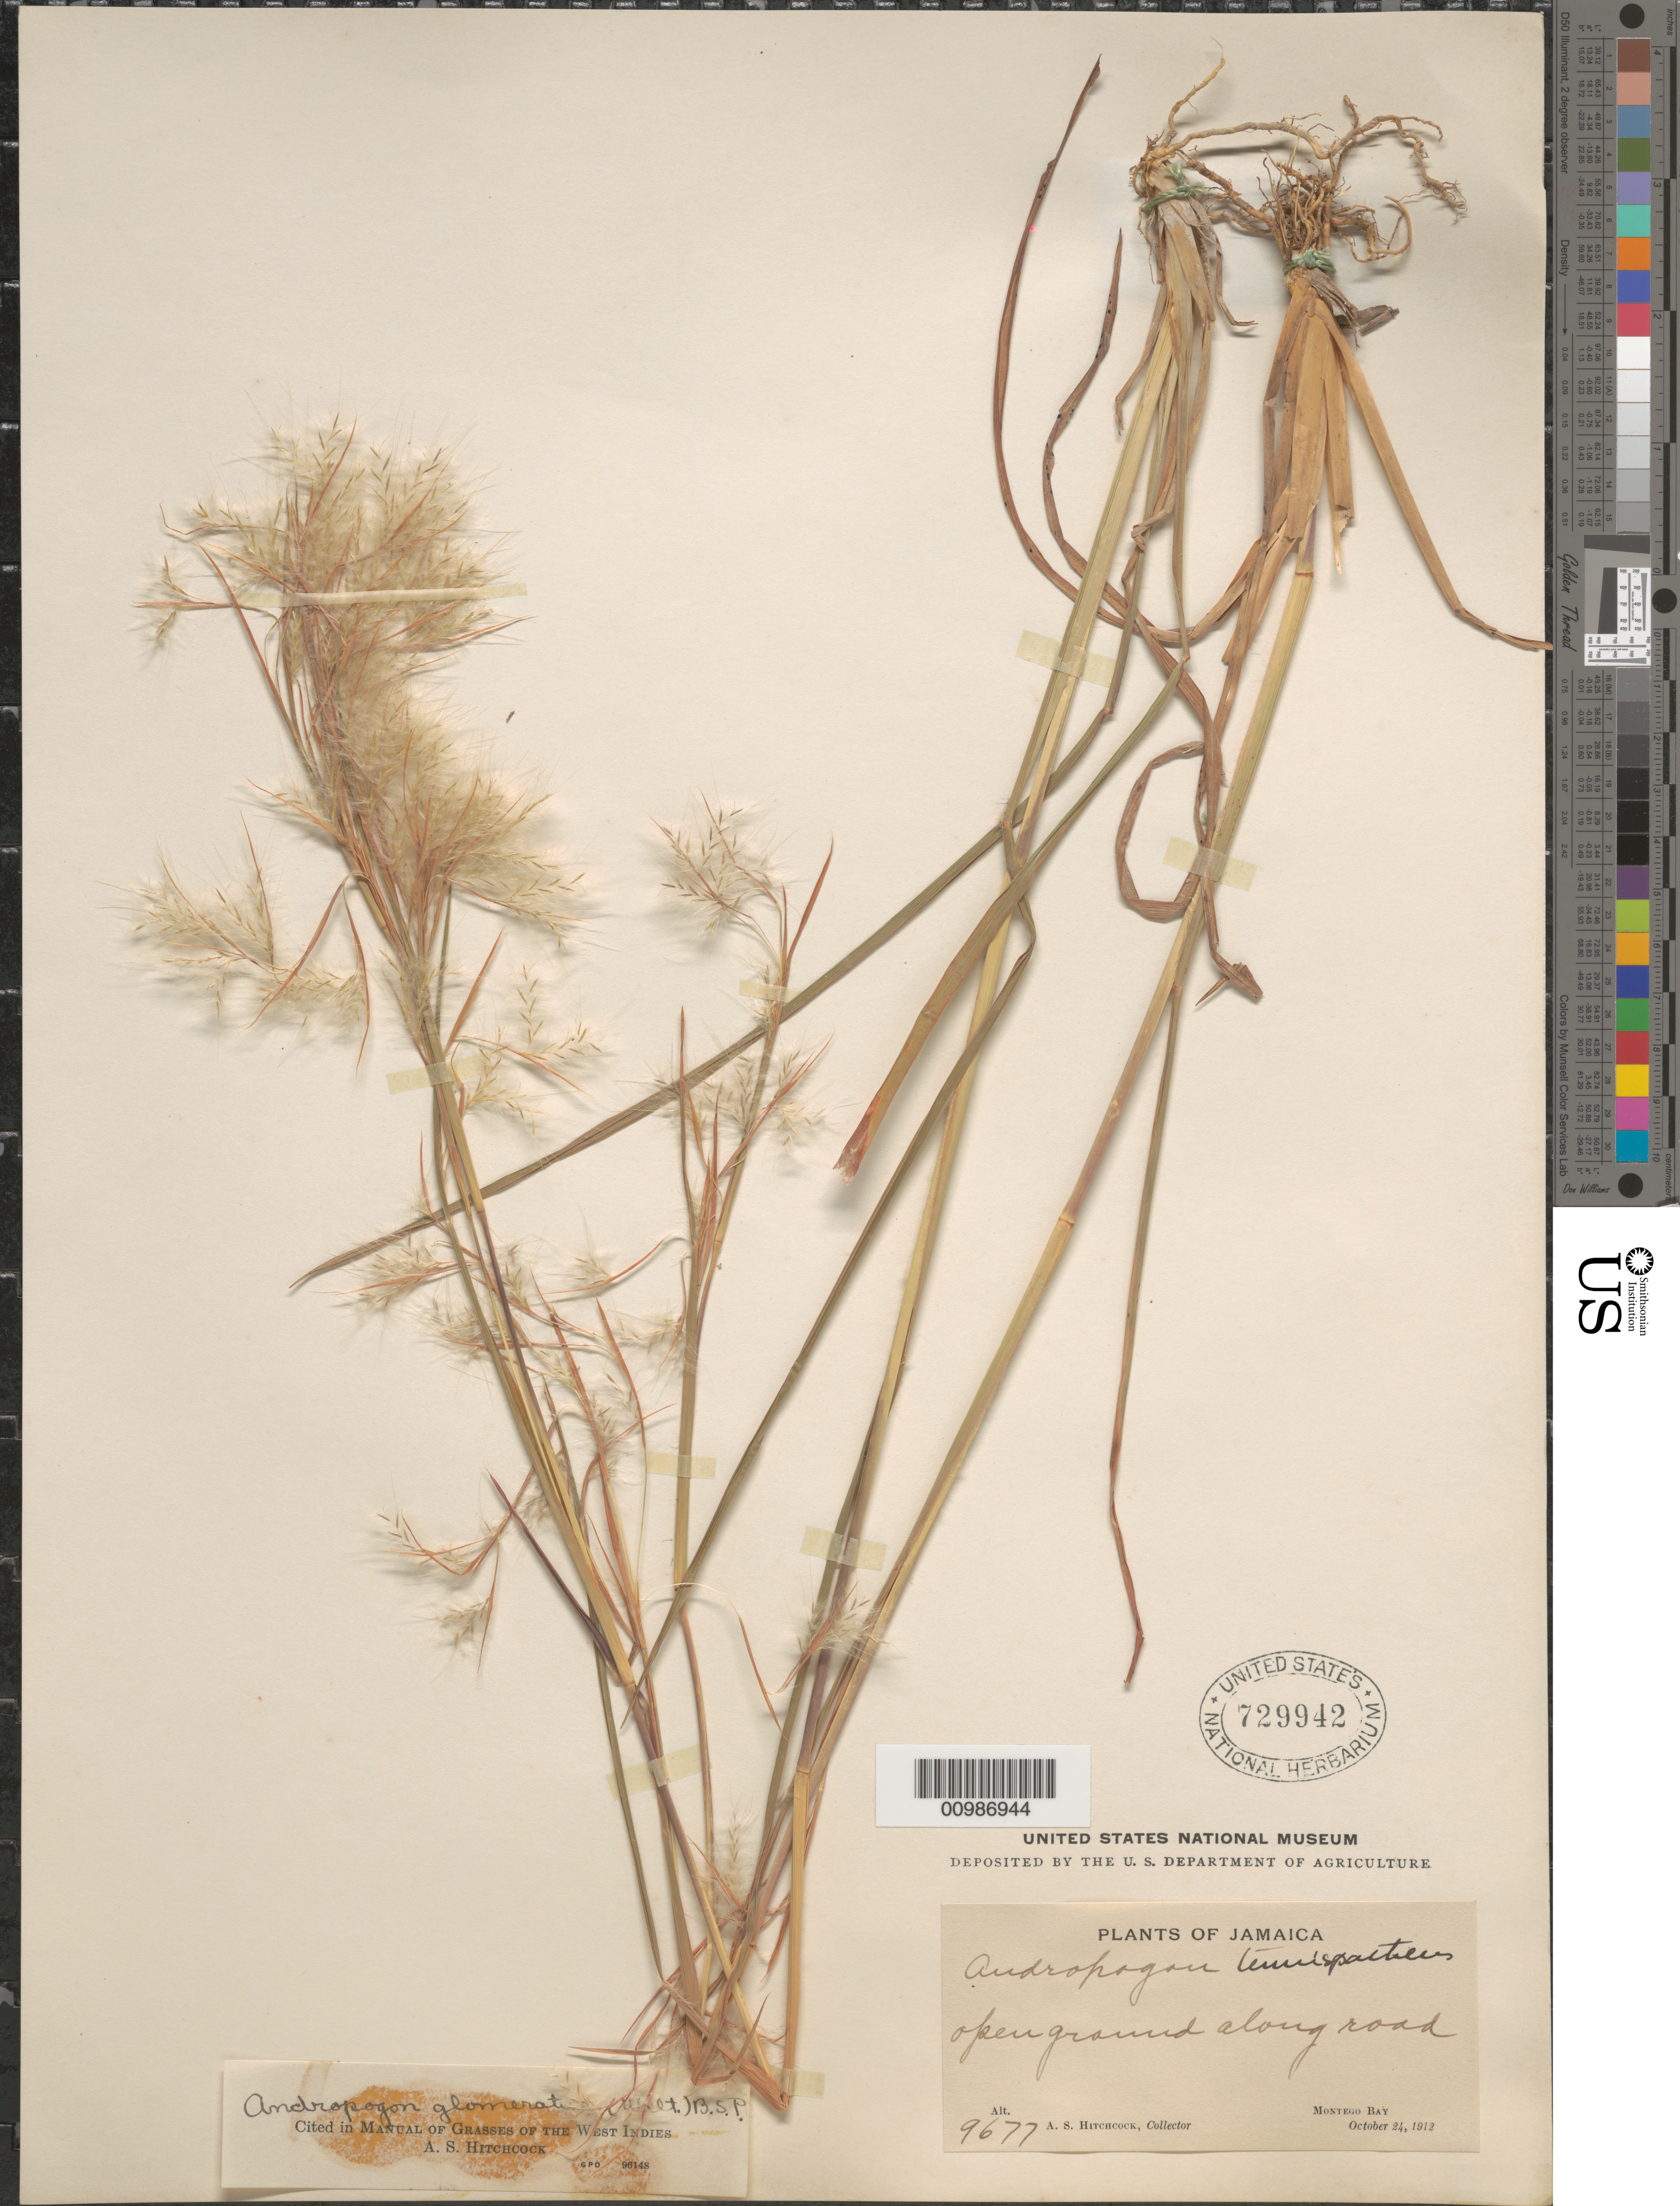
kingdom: Plantae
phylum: Tracheophyta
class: Liliopsida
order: Poales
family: Poaceae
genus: Andropogon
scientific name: Andropogon glomeratus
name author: (Walter) Britton, Stearns & Poggenb.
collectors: A. S. Hitchcock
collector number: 9677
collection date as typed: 24 Oct 1912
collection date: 1912-10-24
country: Jamaica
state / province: Saint James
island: Jamaica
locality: Montego Bay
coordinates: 0 N, 0 E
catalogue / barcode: US 729942